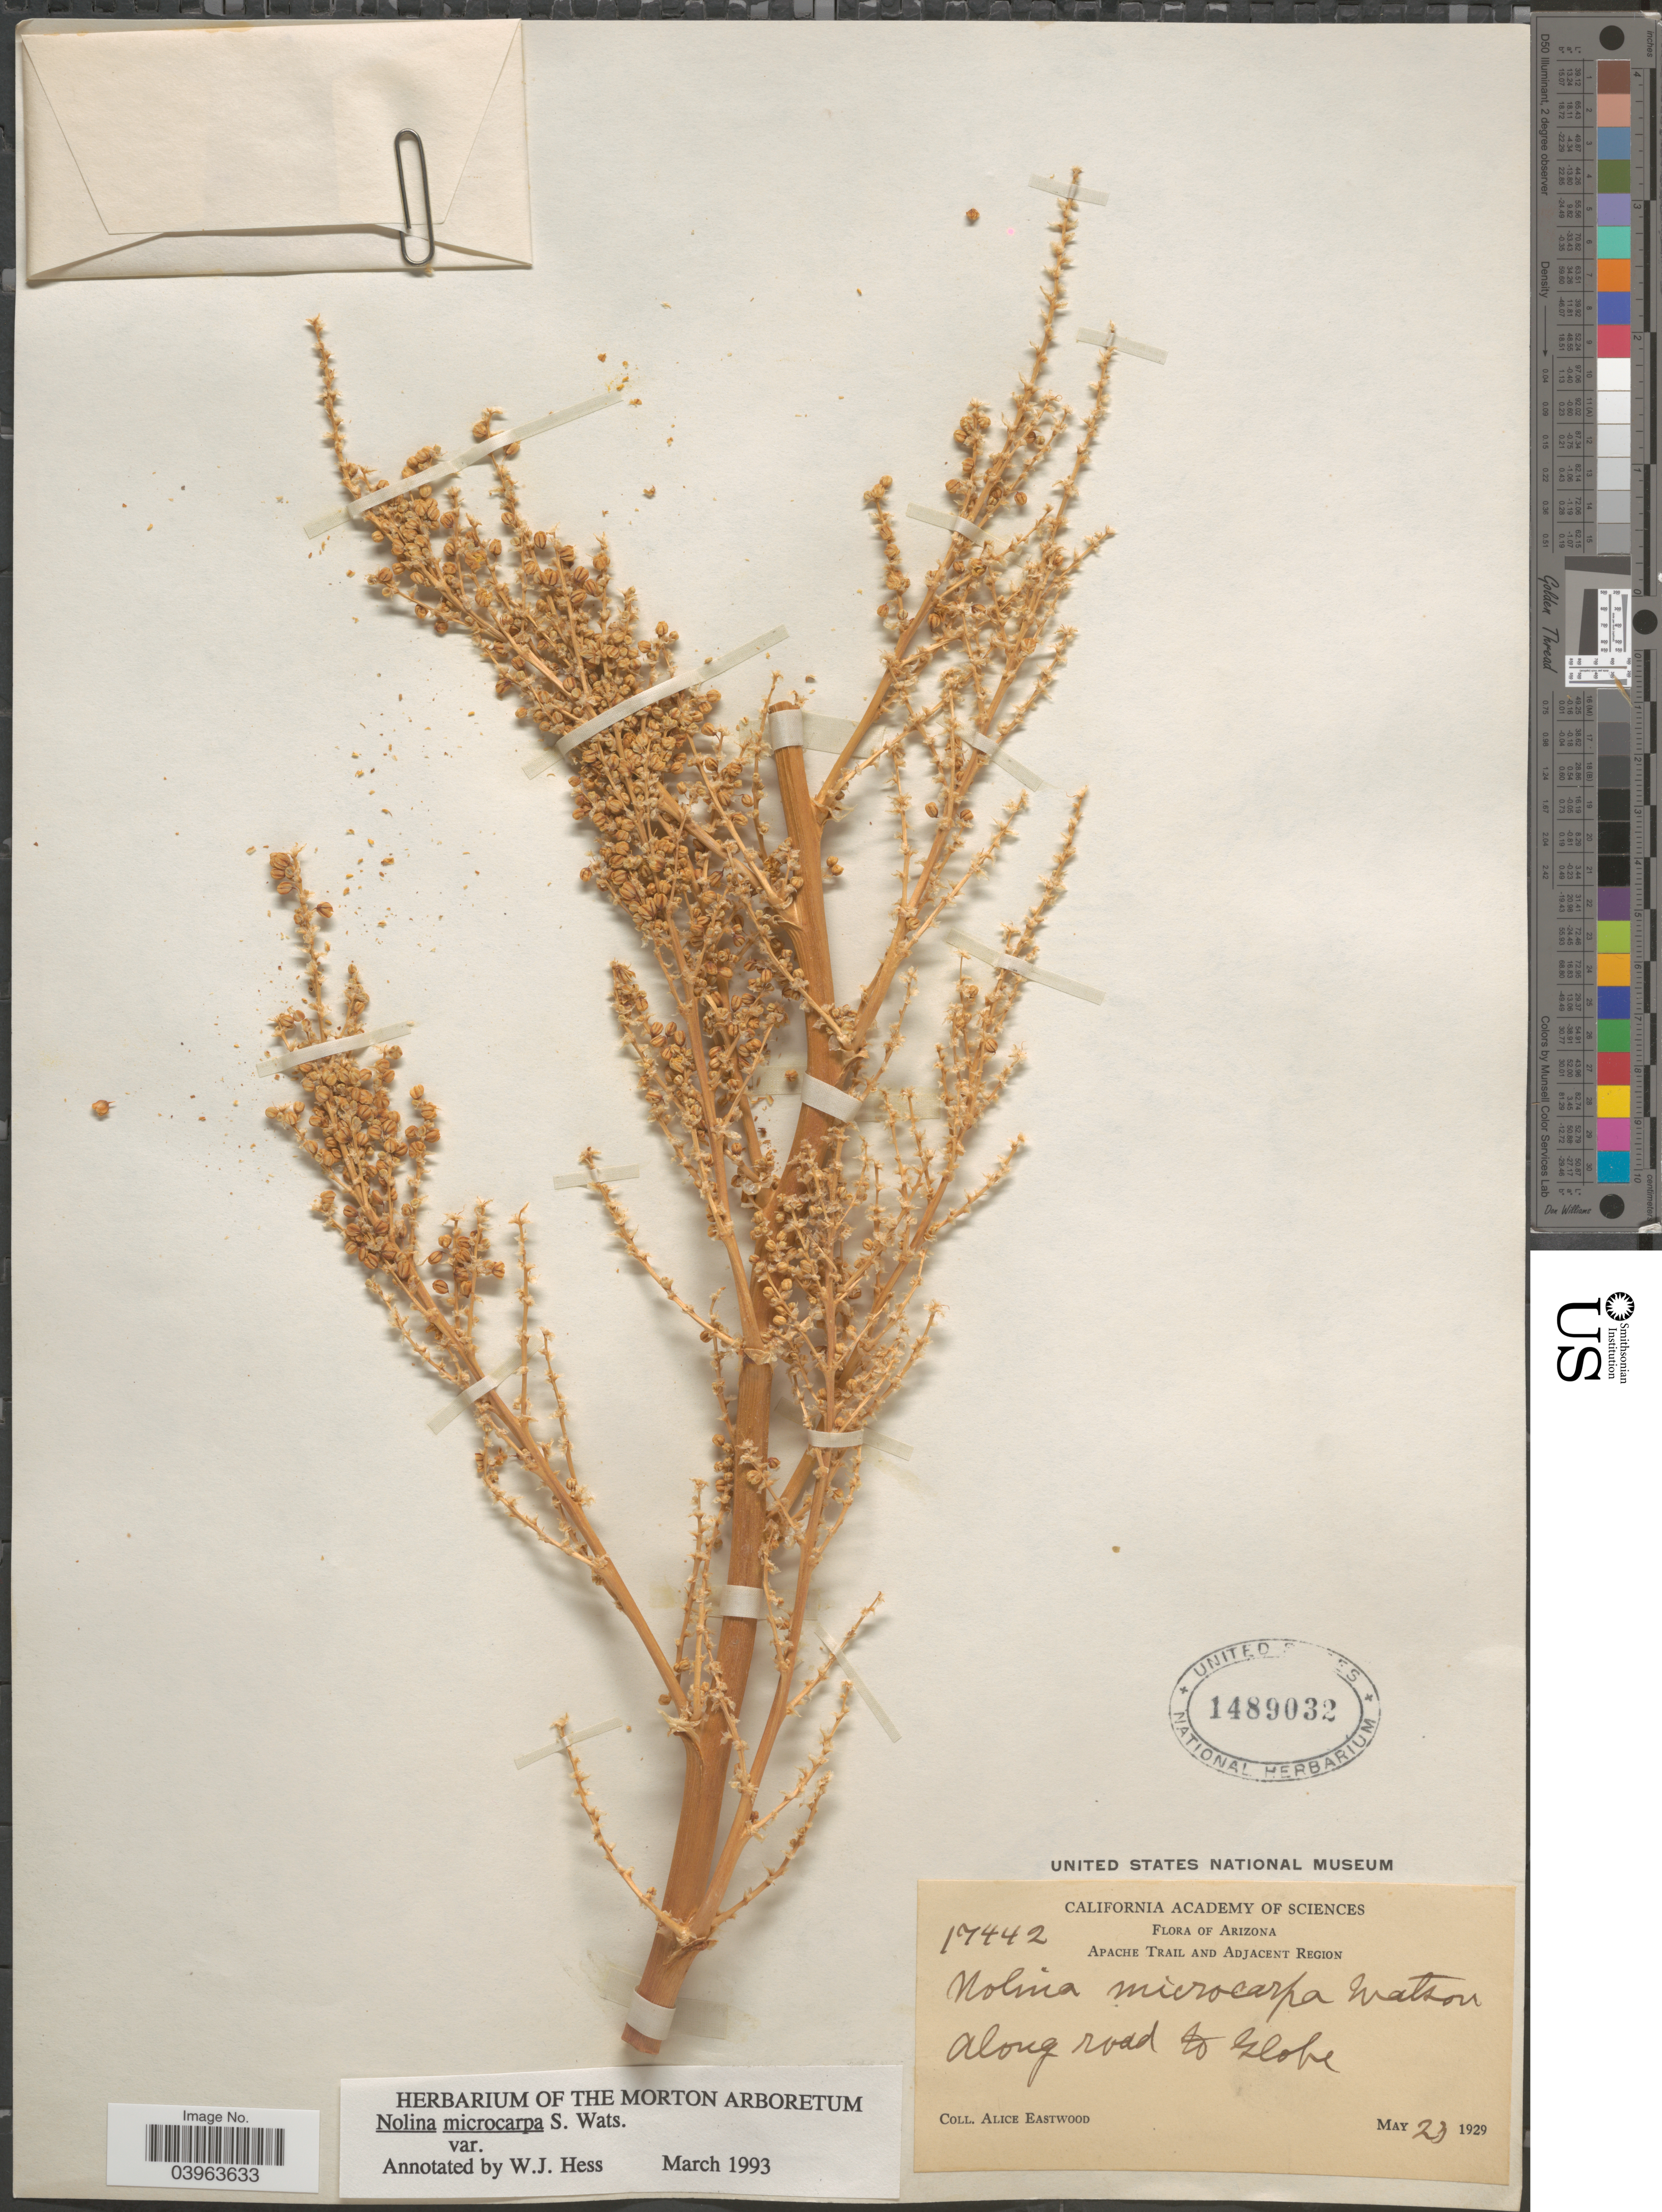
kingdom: Plantae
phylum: Tracheophyta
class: Liliopsida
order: Asparagales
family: Asparagaceae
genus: Nolina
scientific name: Nolina microcarpa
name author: S. Watson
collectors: A. Eastwood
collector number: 17442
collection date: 1929-05-23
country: United States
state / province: Arizona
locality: Apache Trail and Adjacent Region. Along road to Globe.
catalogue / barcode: US 1489032